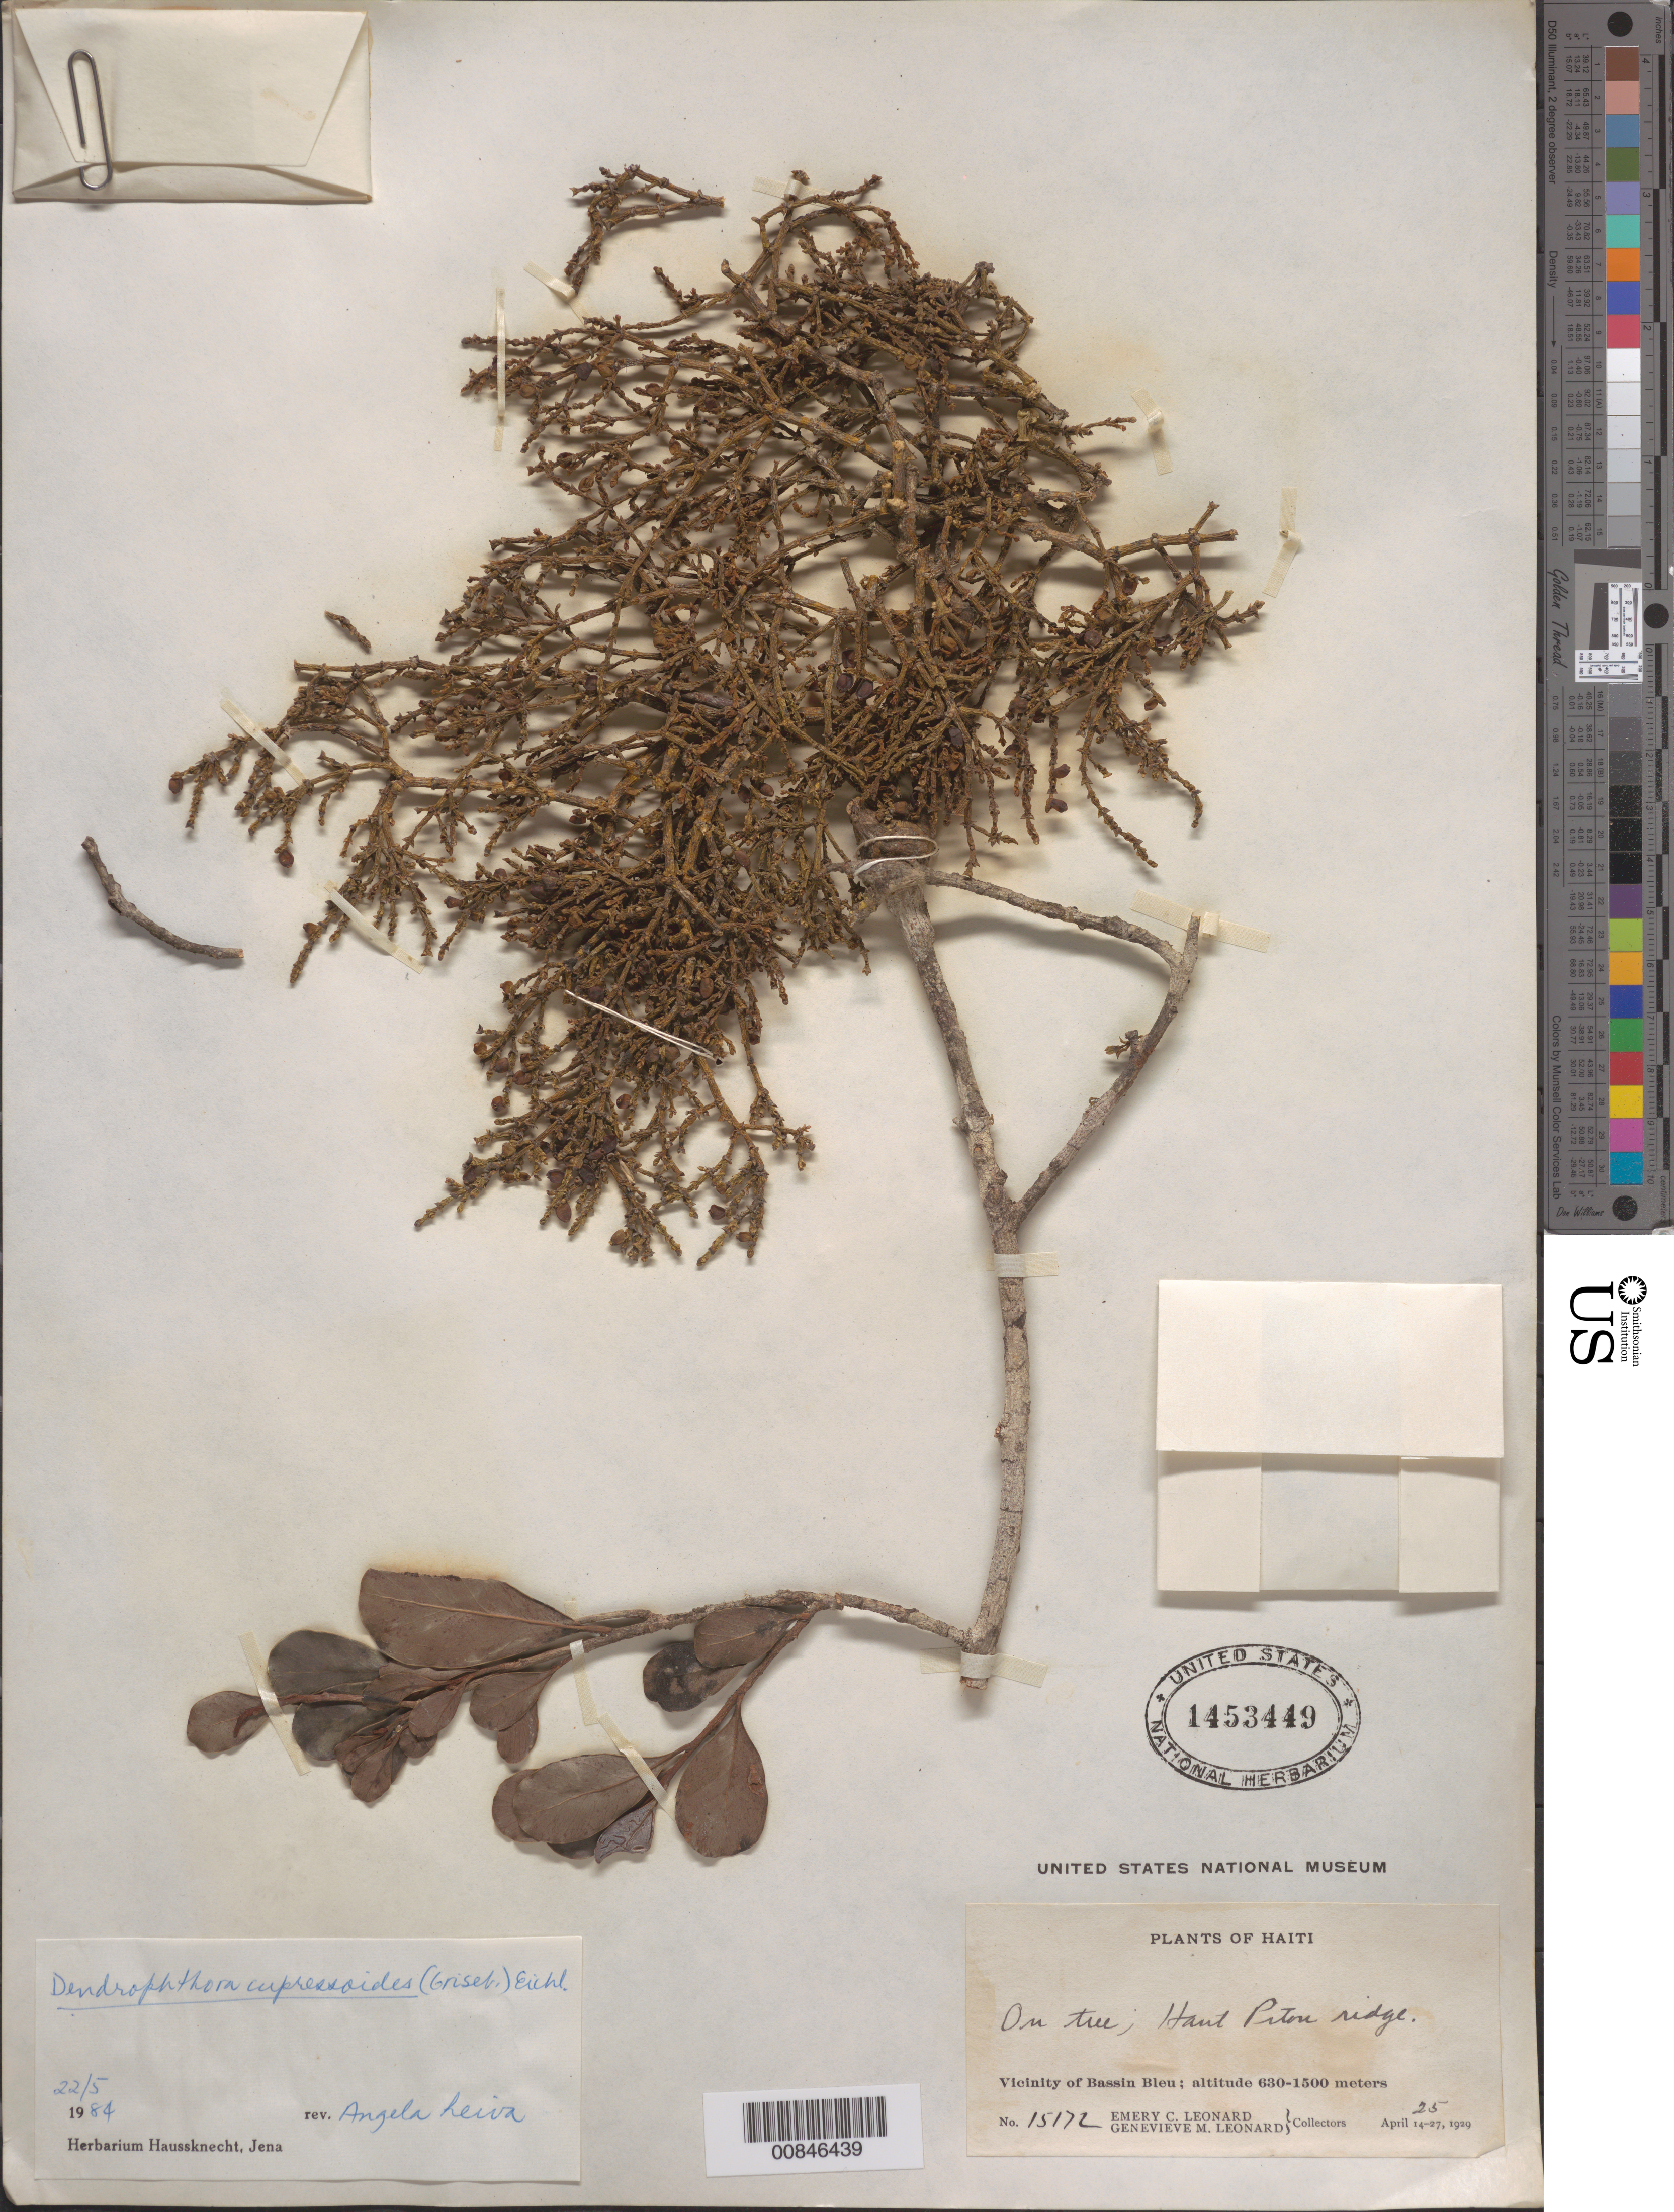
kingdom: Plantae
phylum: Tracheophyta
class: Magnoliopsida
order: Santalales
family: Viscaceae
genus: Dendrophthora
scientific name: Dendrophthora cupressoides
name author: (Macfad.) Eichler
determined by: Leiva, A.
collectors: E. C. Leonard & G. M. Leonard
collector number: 15172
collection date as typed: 25 Apr 1929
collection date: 1929-04-25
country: Haiti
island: Hispaniola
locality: Vicinity of Bassin Bleu. Haut Piton Ridge.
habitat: On tree.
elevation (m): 630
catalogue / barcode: US 1453449